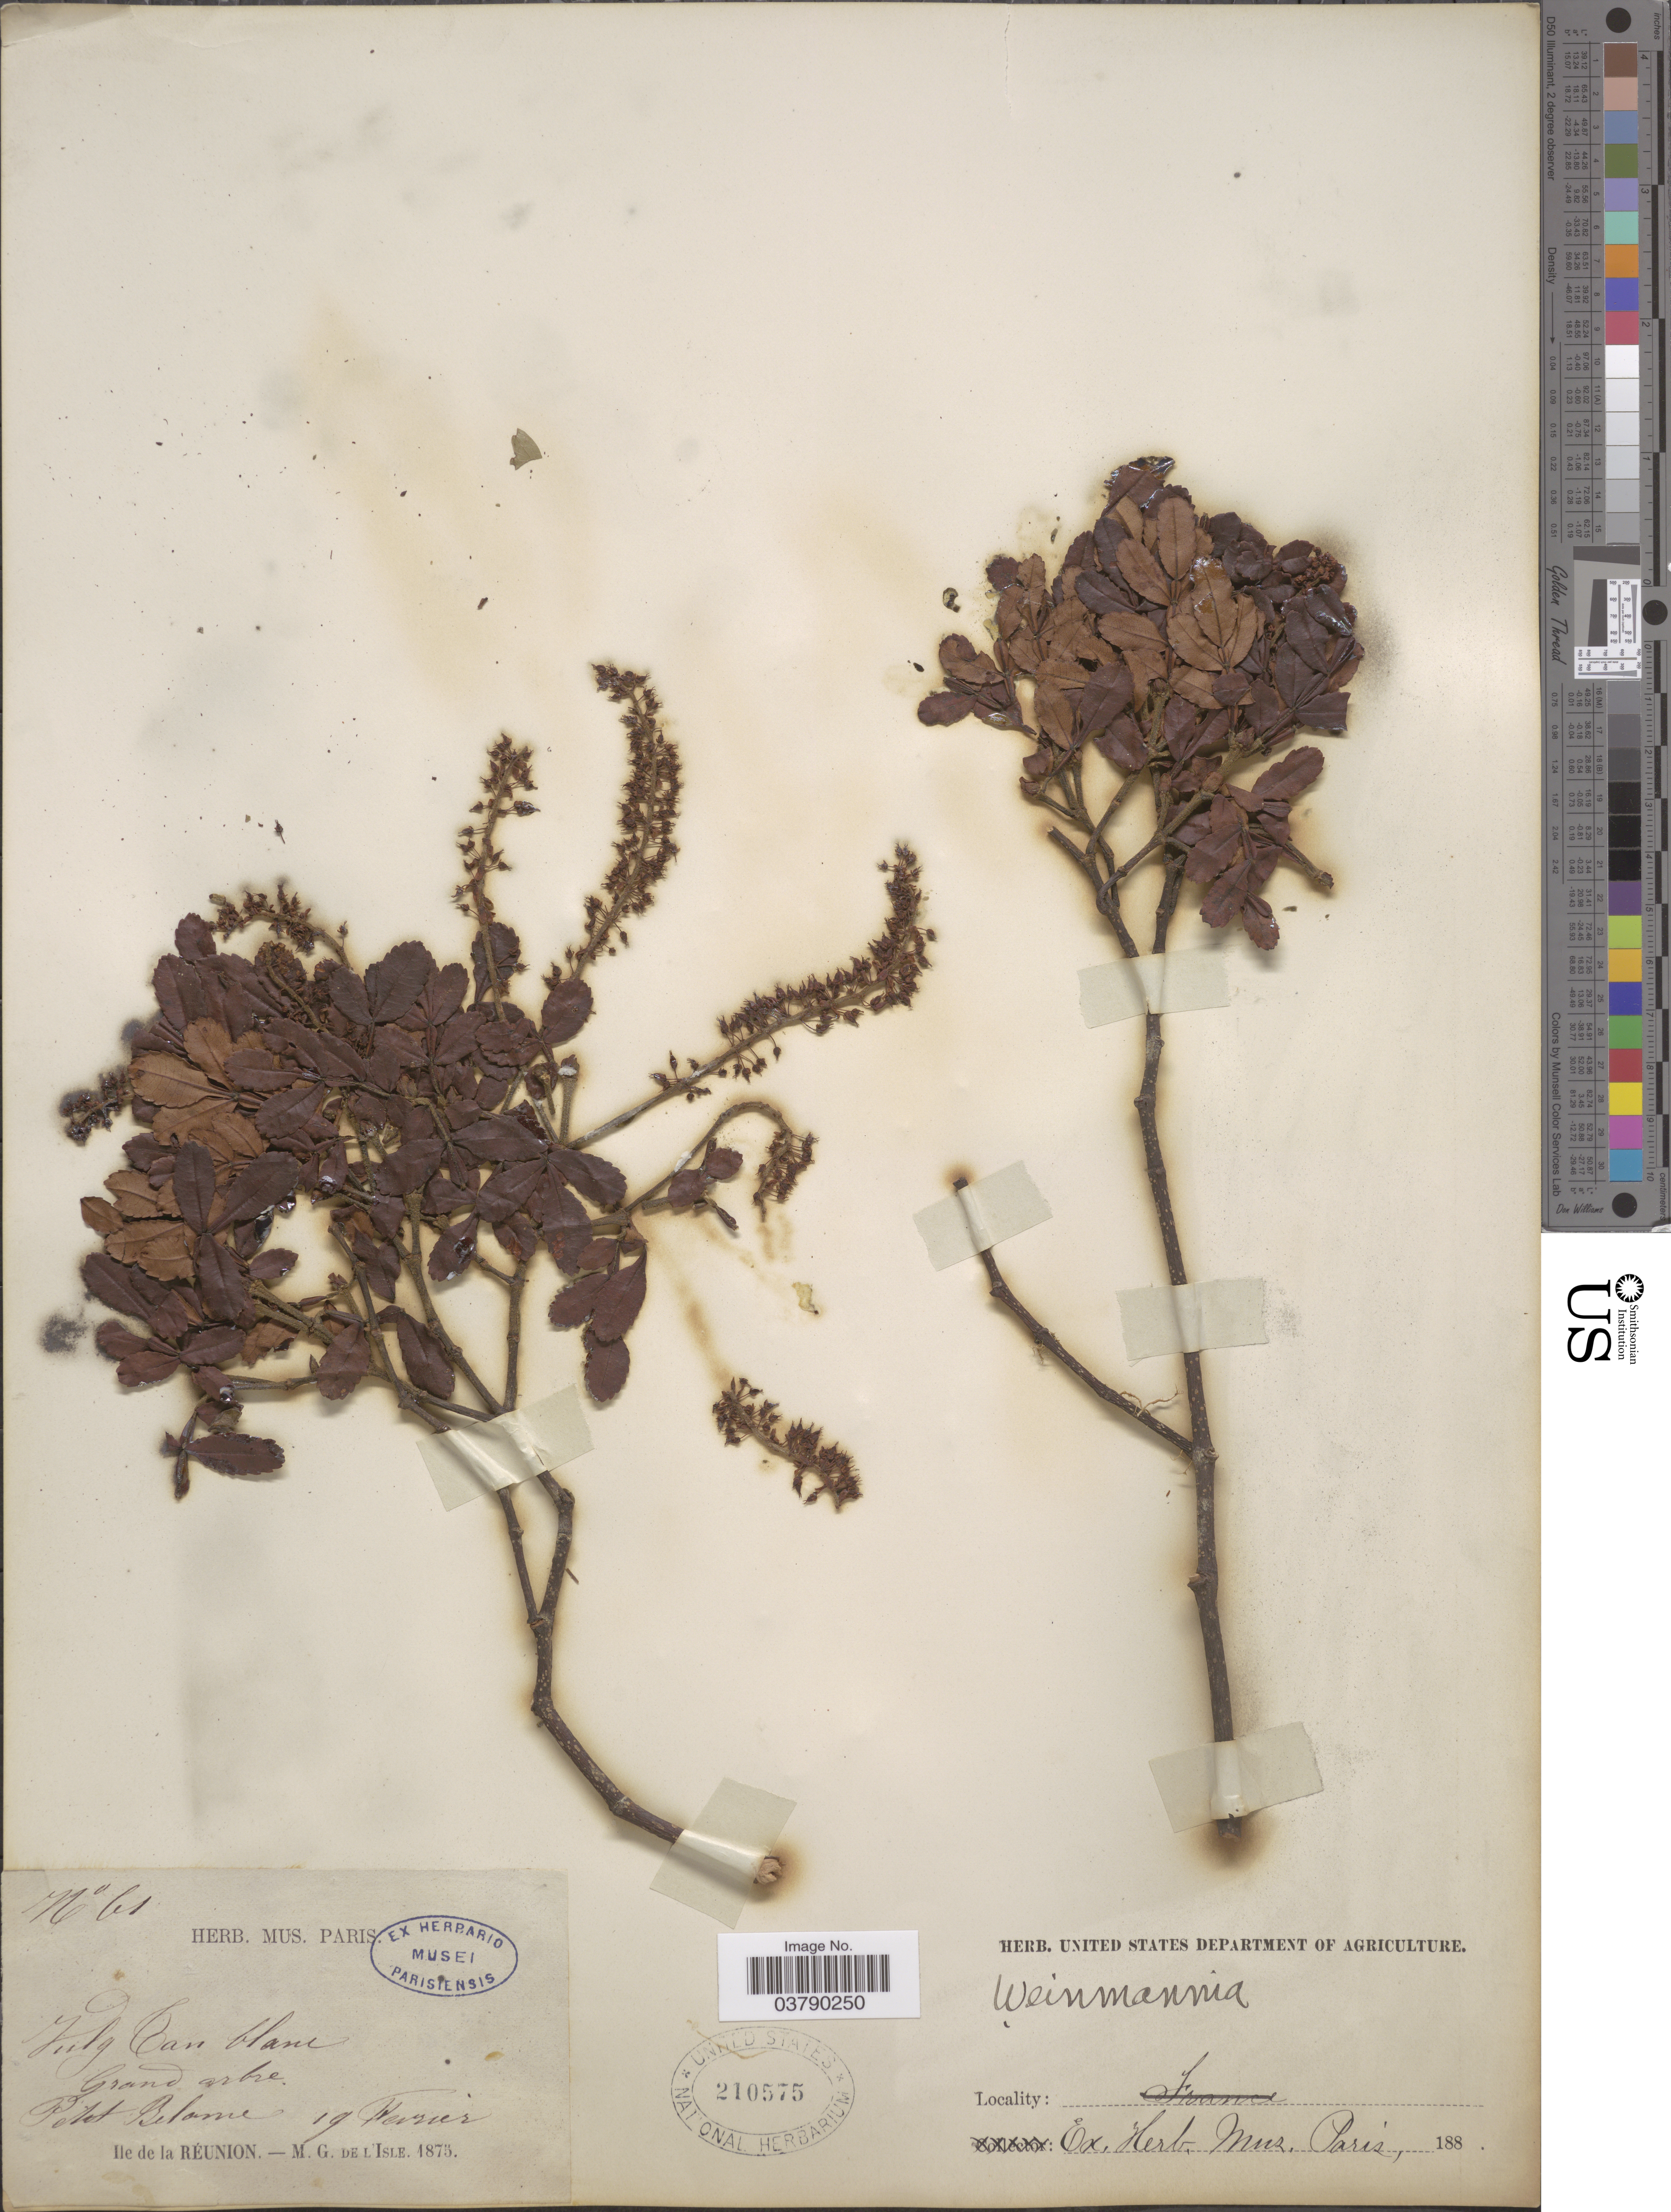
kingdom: Plantae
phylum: Tracheophyta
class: Magnoliopsida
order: Oxalidales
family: Cunoniaceae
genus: Weinmannia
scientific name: Weinmannia tinctoria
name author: Sm.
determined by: Scott, A. J.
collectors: M. L'Isle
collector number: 61*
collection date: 1875-02-19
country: Reunion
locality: Julg Can* blanc Grand arbre Petit Belome. Ile de la Réunion.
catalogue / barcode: US 210575